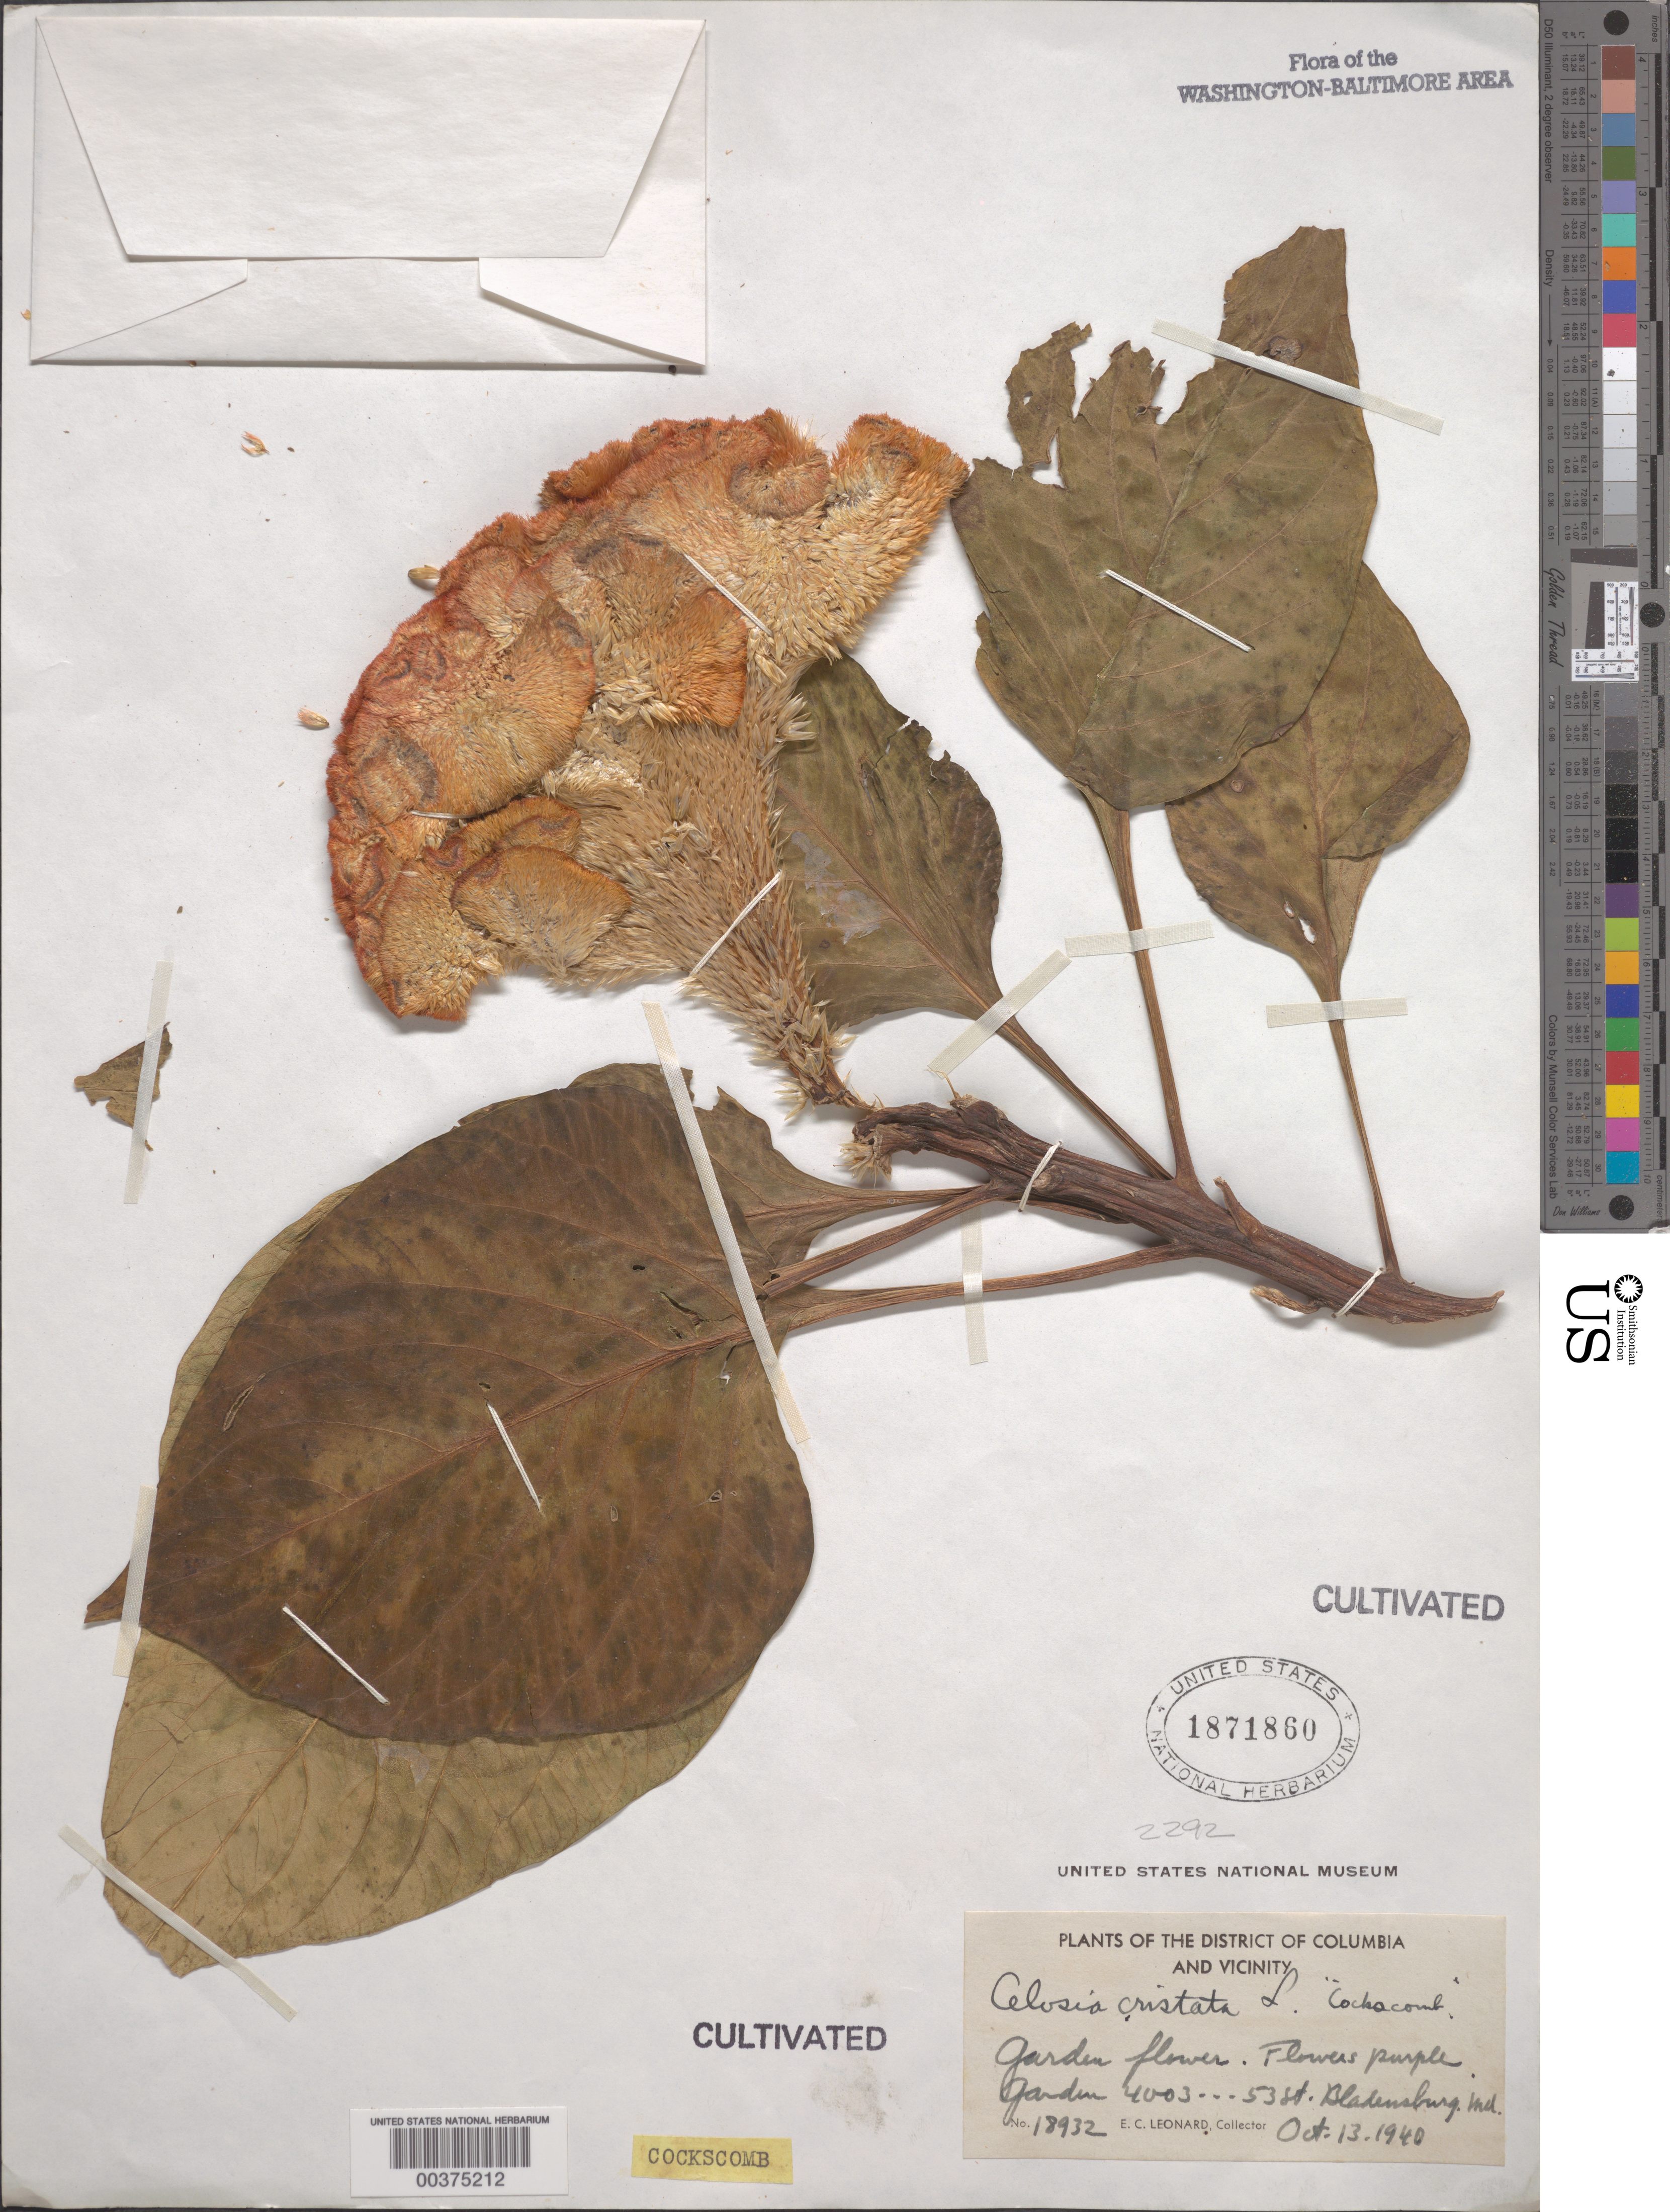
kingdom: Plantae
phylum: Tracheophyta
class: Magnoliopsida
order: Caryophyllales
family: Amaranthaceae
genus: Celosia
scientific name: Celosia cristata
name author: L.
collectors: E. C. Leonard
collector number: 18932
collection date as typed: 13 Oct 1940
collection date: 1940-10-13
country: United States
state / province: Maryland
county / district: Prince George's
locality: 4003 53rd St, Bladensburg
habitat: Garden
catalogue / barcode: US 1871860